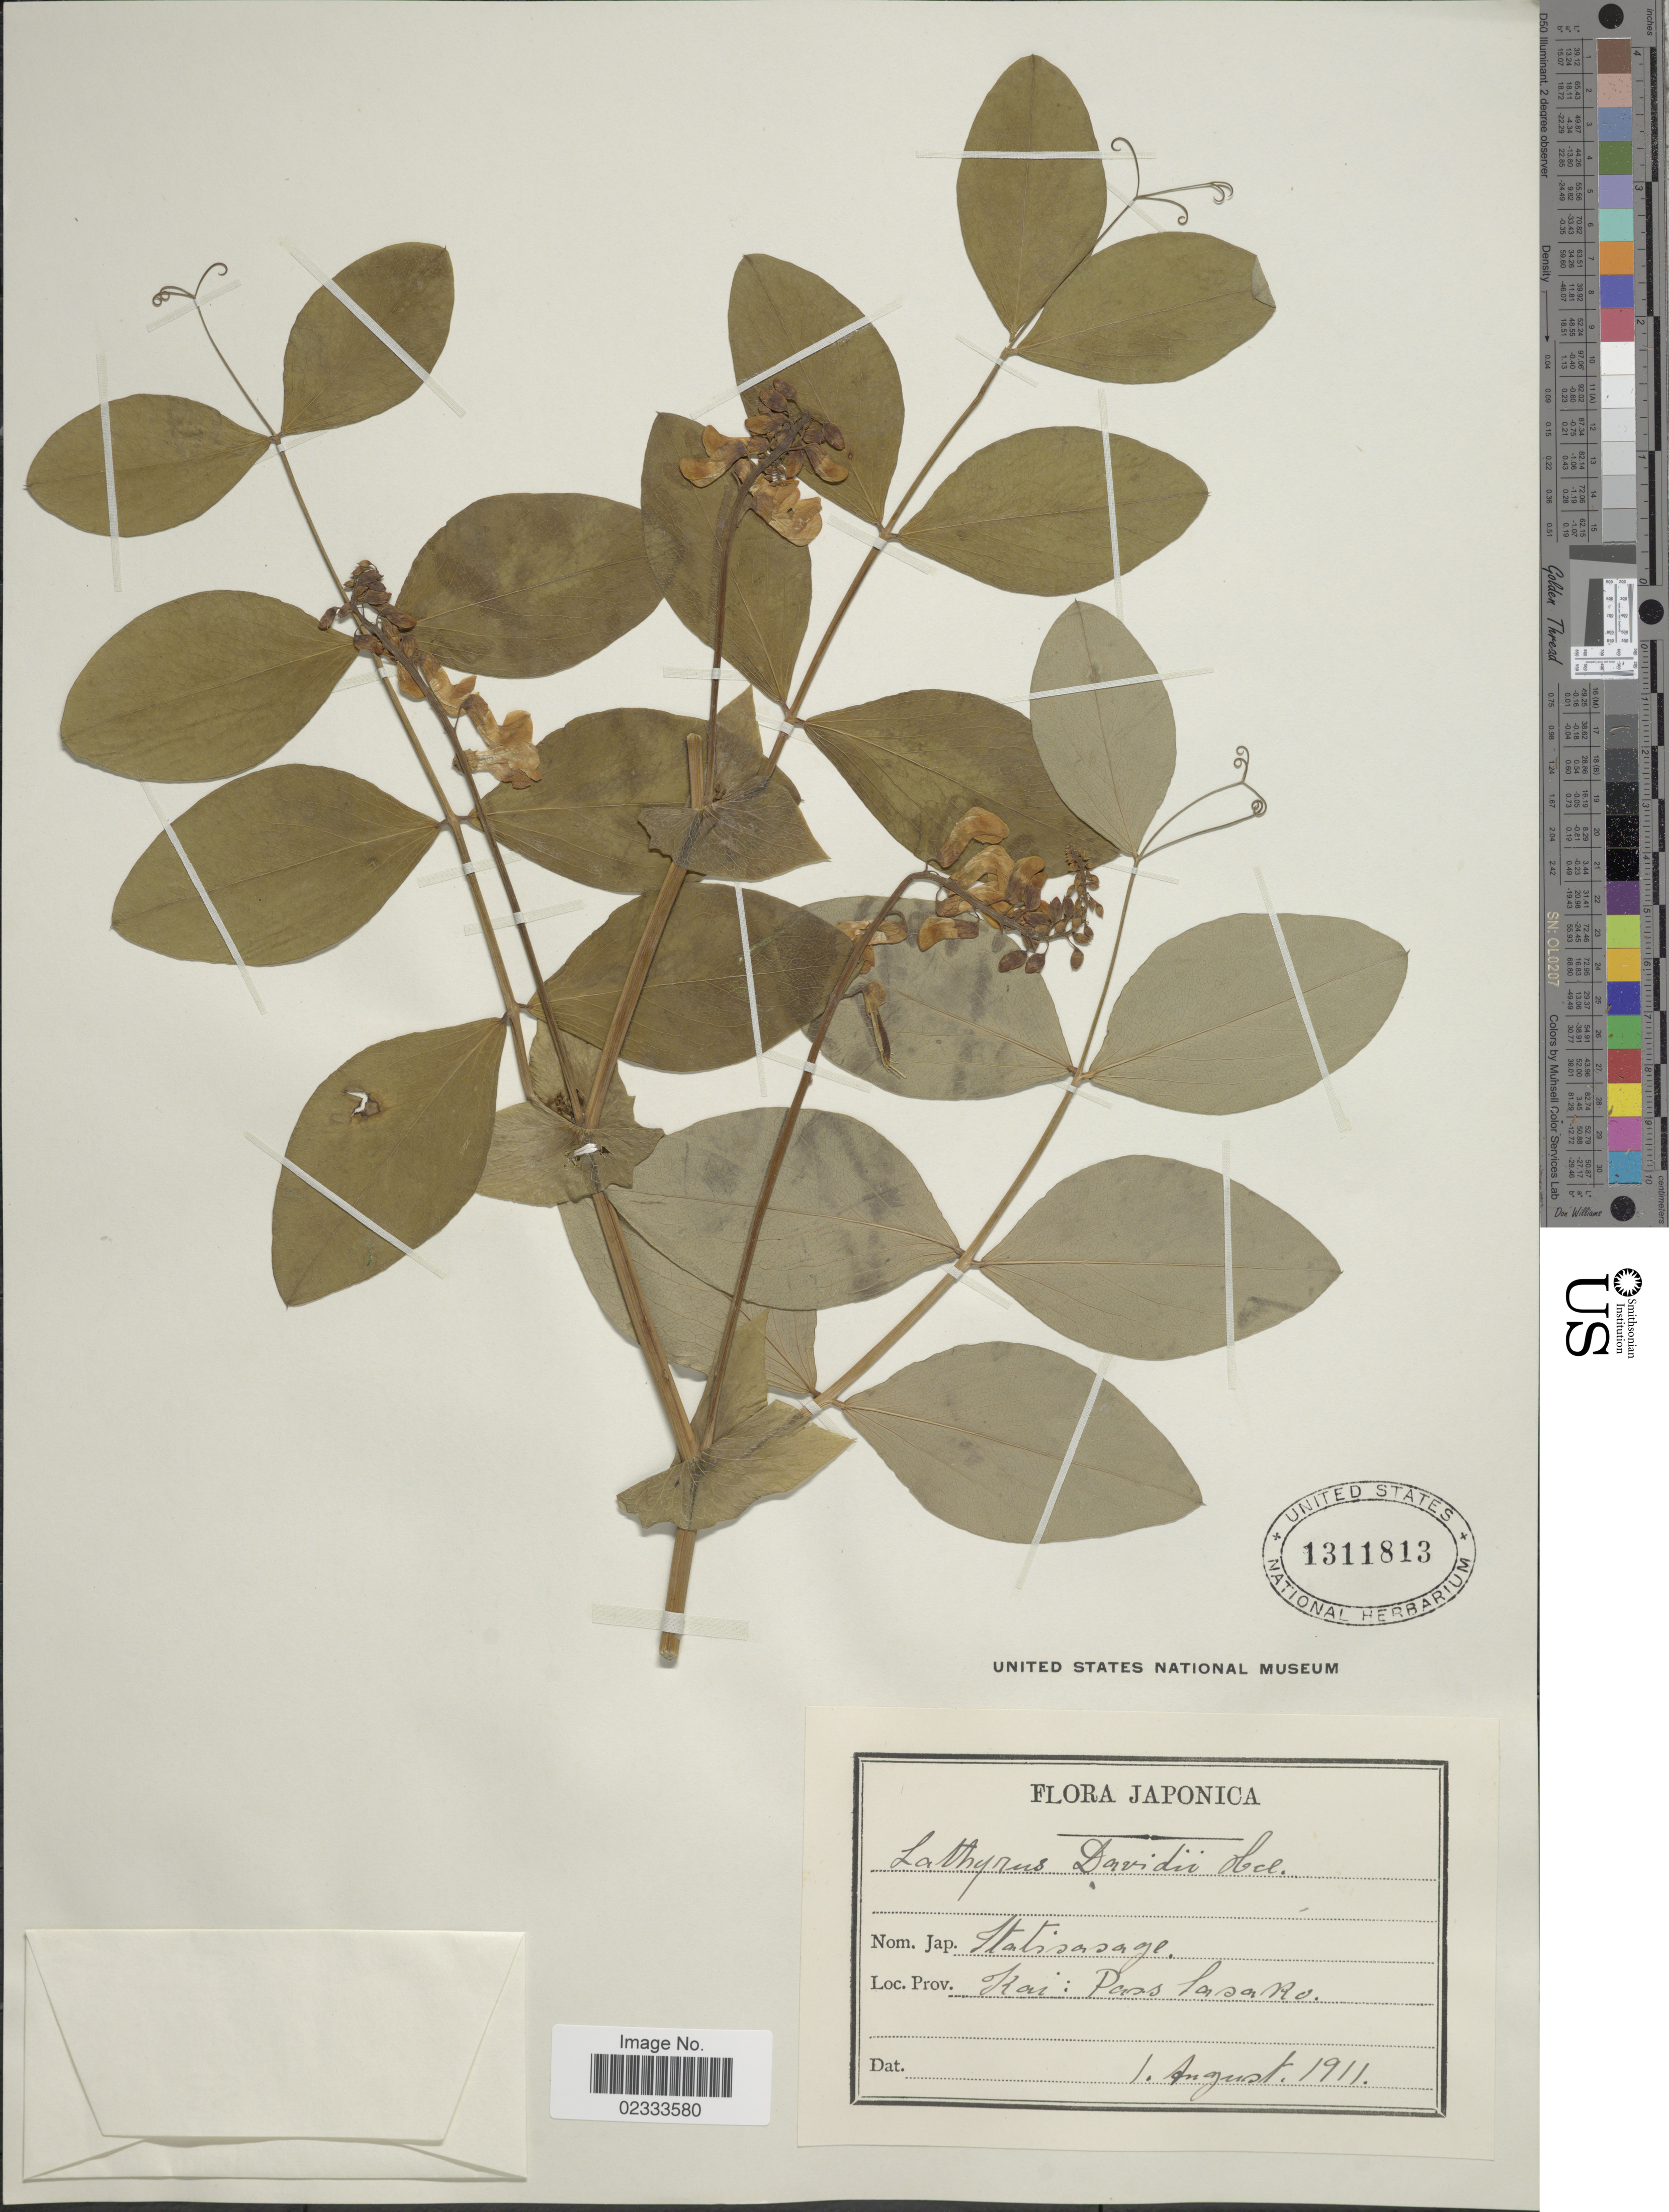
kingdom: Plantae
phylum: Tracheophyta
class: Magnoliopsida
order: Fabales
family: Fabaceae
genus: Lathyrus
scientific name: Lathyrus davidii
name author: Hance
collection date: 1911-08-01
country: Japan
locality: Kai: Pass Sasako.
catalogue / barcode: US 1311813